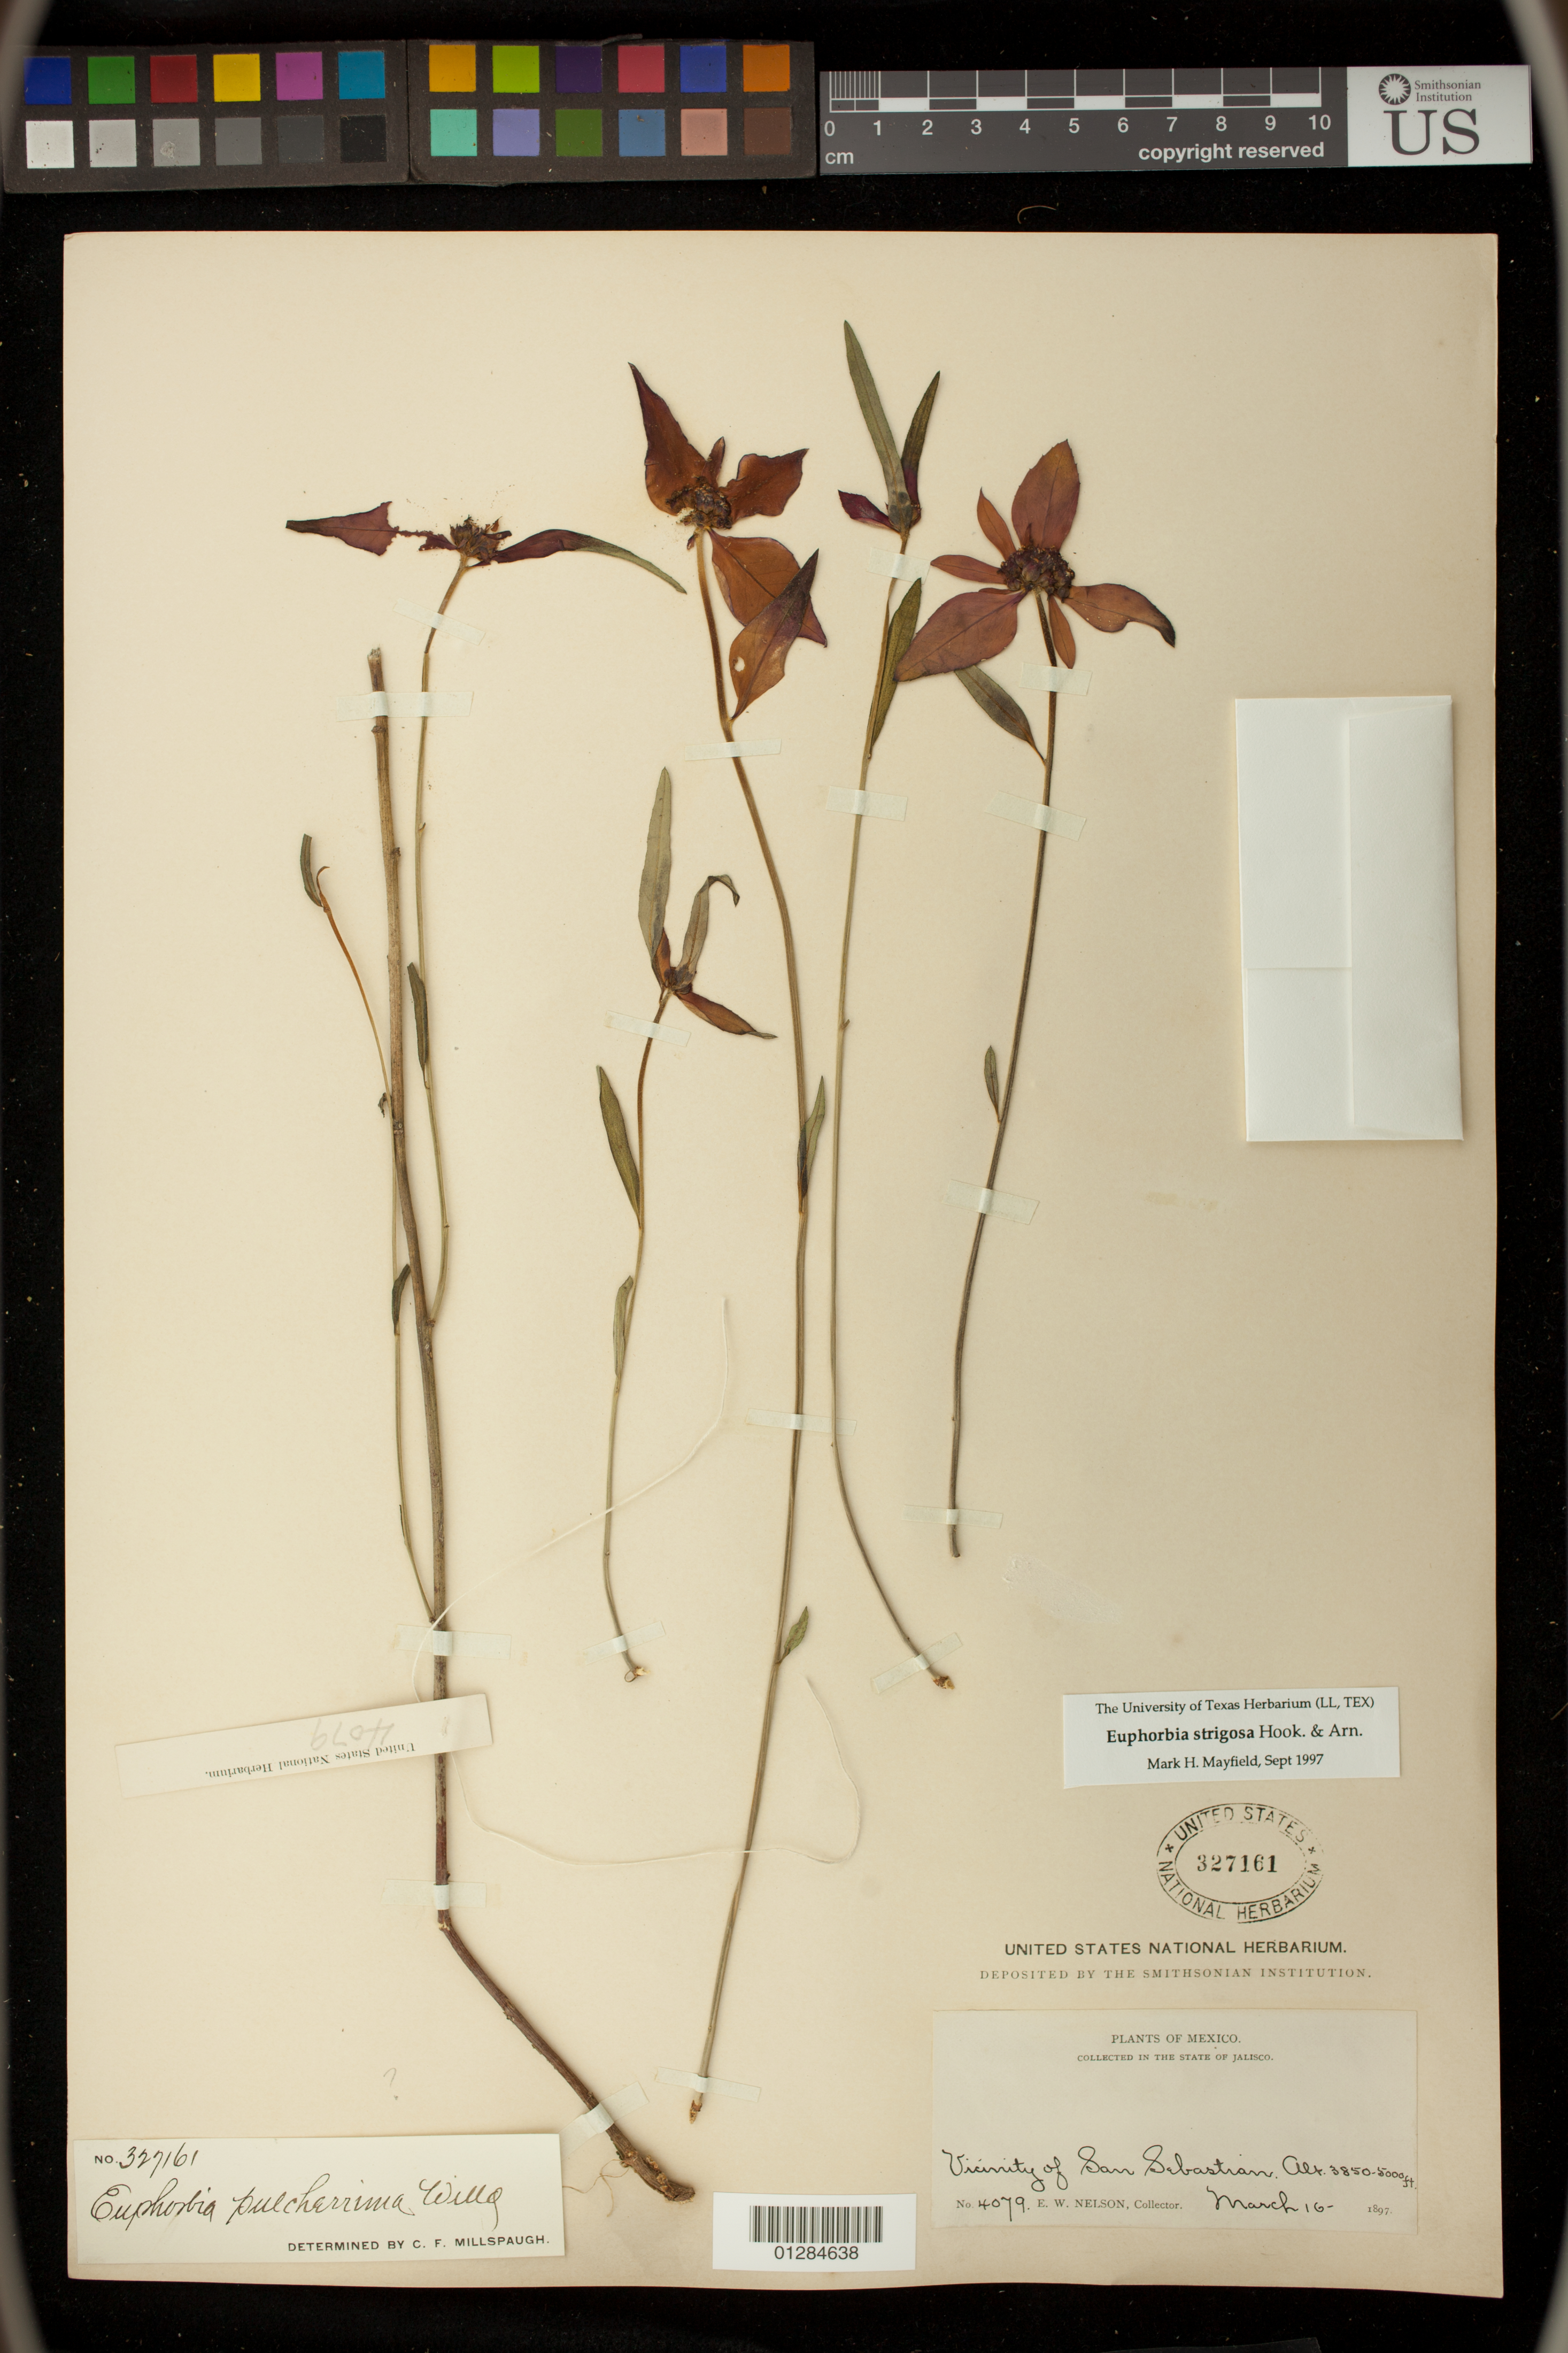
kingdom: Plantae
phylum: Tracheophyta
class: Magnoliopsida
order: Malpighiales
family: Euphorbiaceae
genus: Euphorbia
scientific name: Euphorbia strigosa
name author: Hook. & Arn.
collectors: E. W. Nelson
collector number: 4079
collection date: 1897-03-16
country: Mexico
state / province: Jalisco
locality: Vicinity of San Sebastian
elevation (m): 1173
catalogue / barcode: US 327161